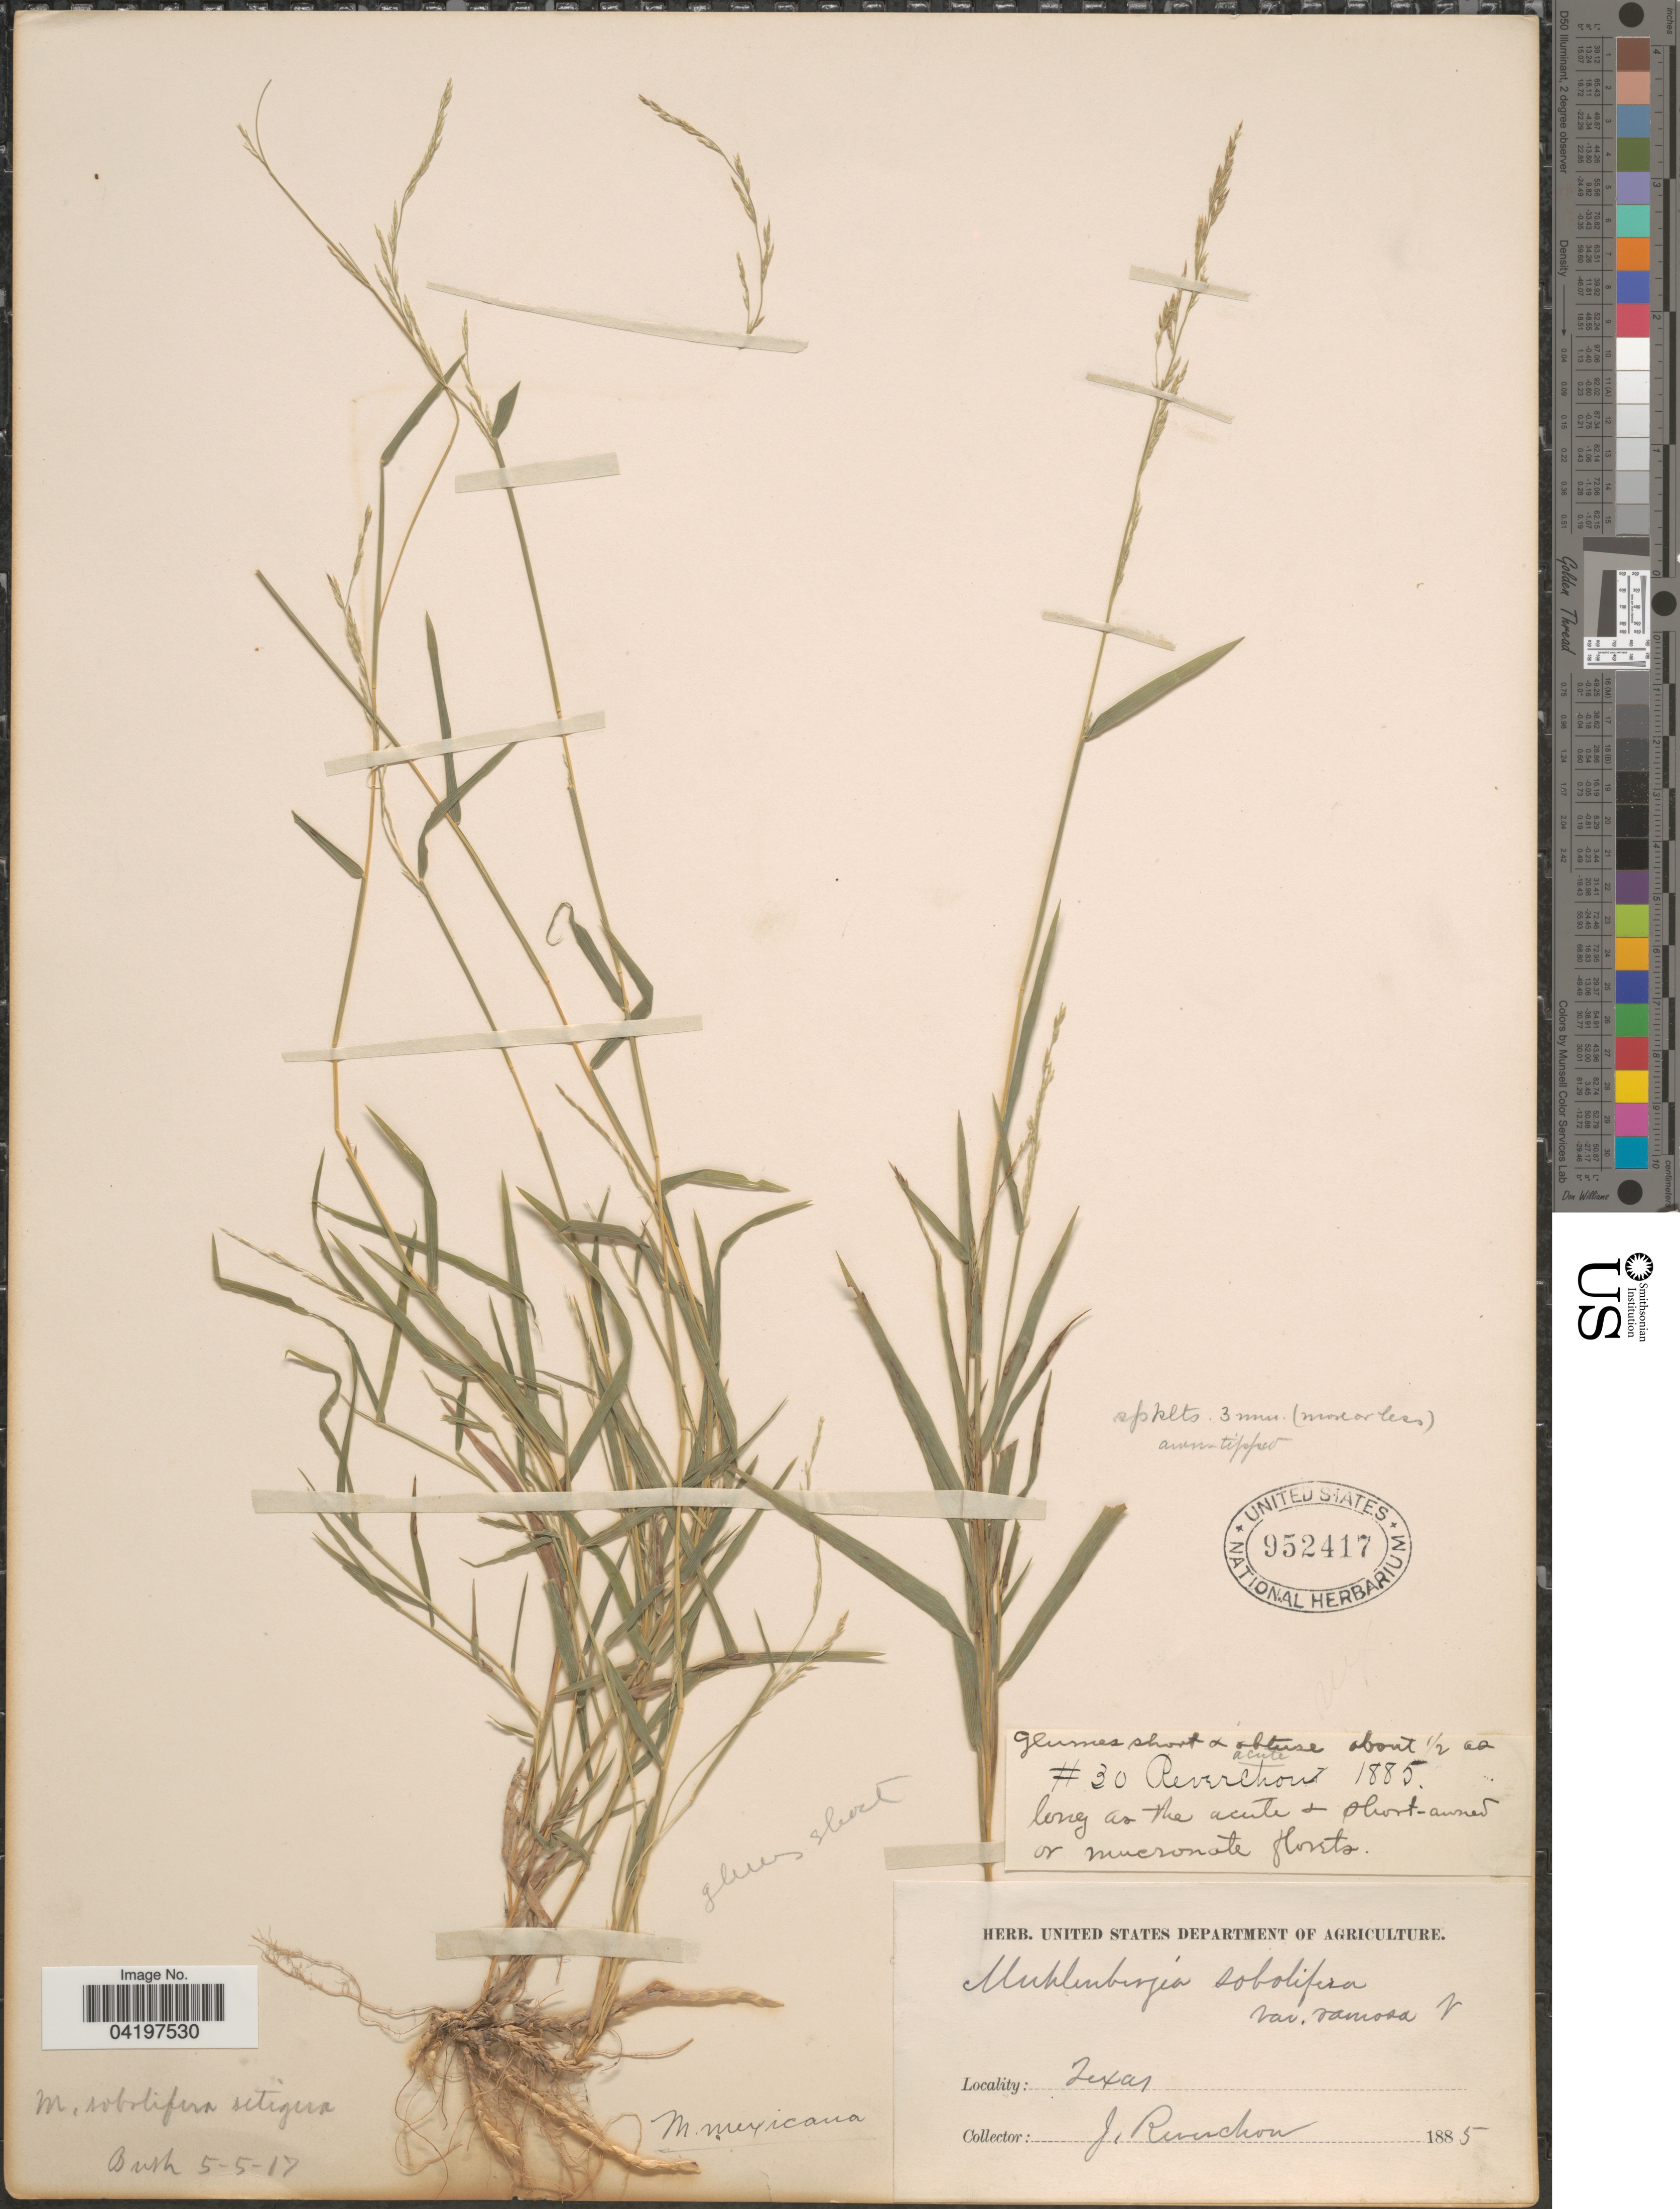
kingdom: Plantae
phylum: Tracheophyta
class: Liliopsida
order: Poales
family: Poaceae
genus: Muhlenbergia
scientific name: Muhlenbergia sobolifera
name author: (Muhl. ex Willd.) Trin.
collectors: J. Reverchon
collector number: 30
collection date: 1885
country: United States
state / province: Texas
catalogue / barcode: US 952417